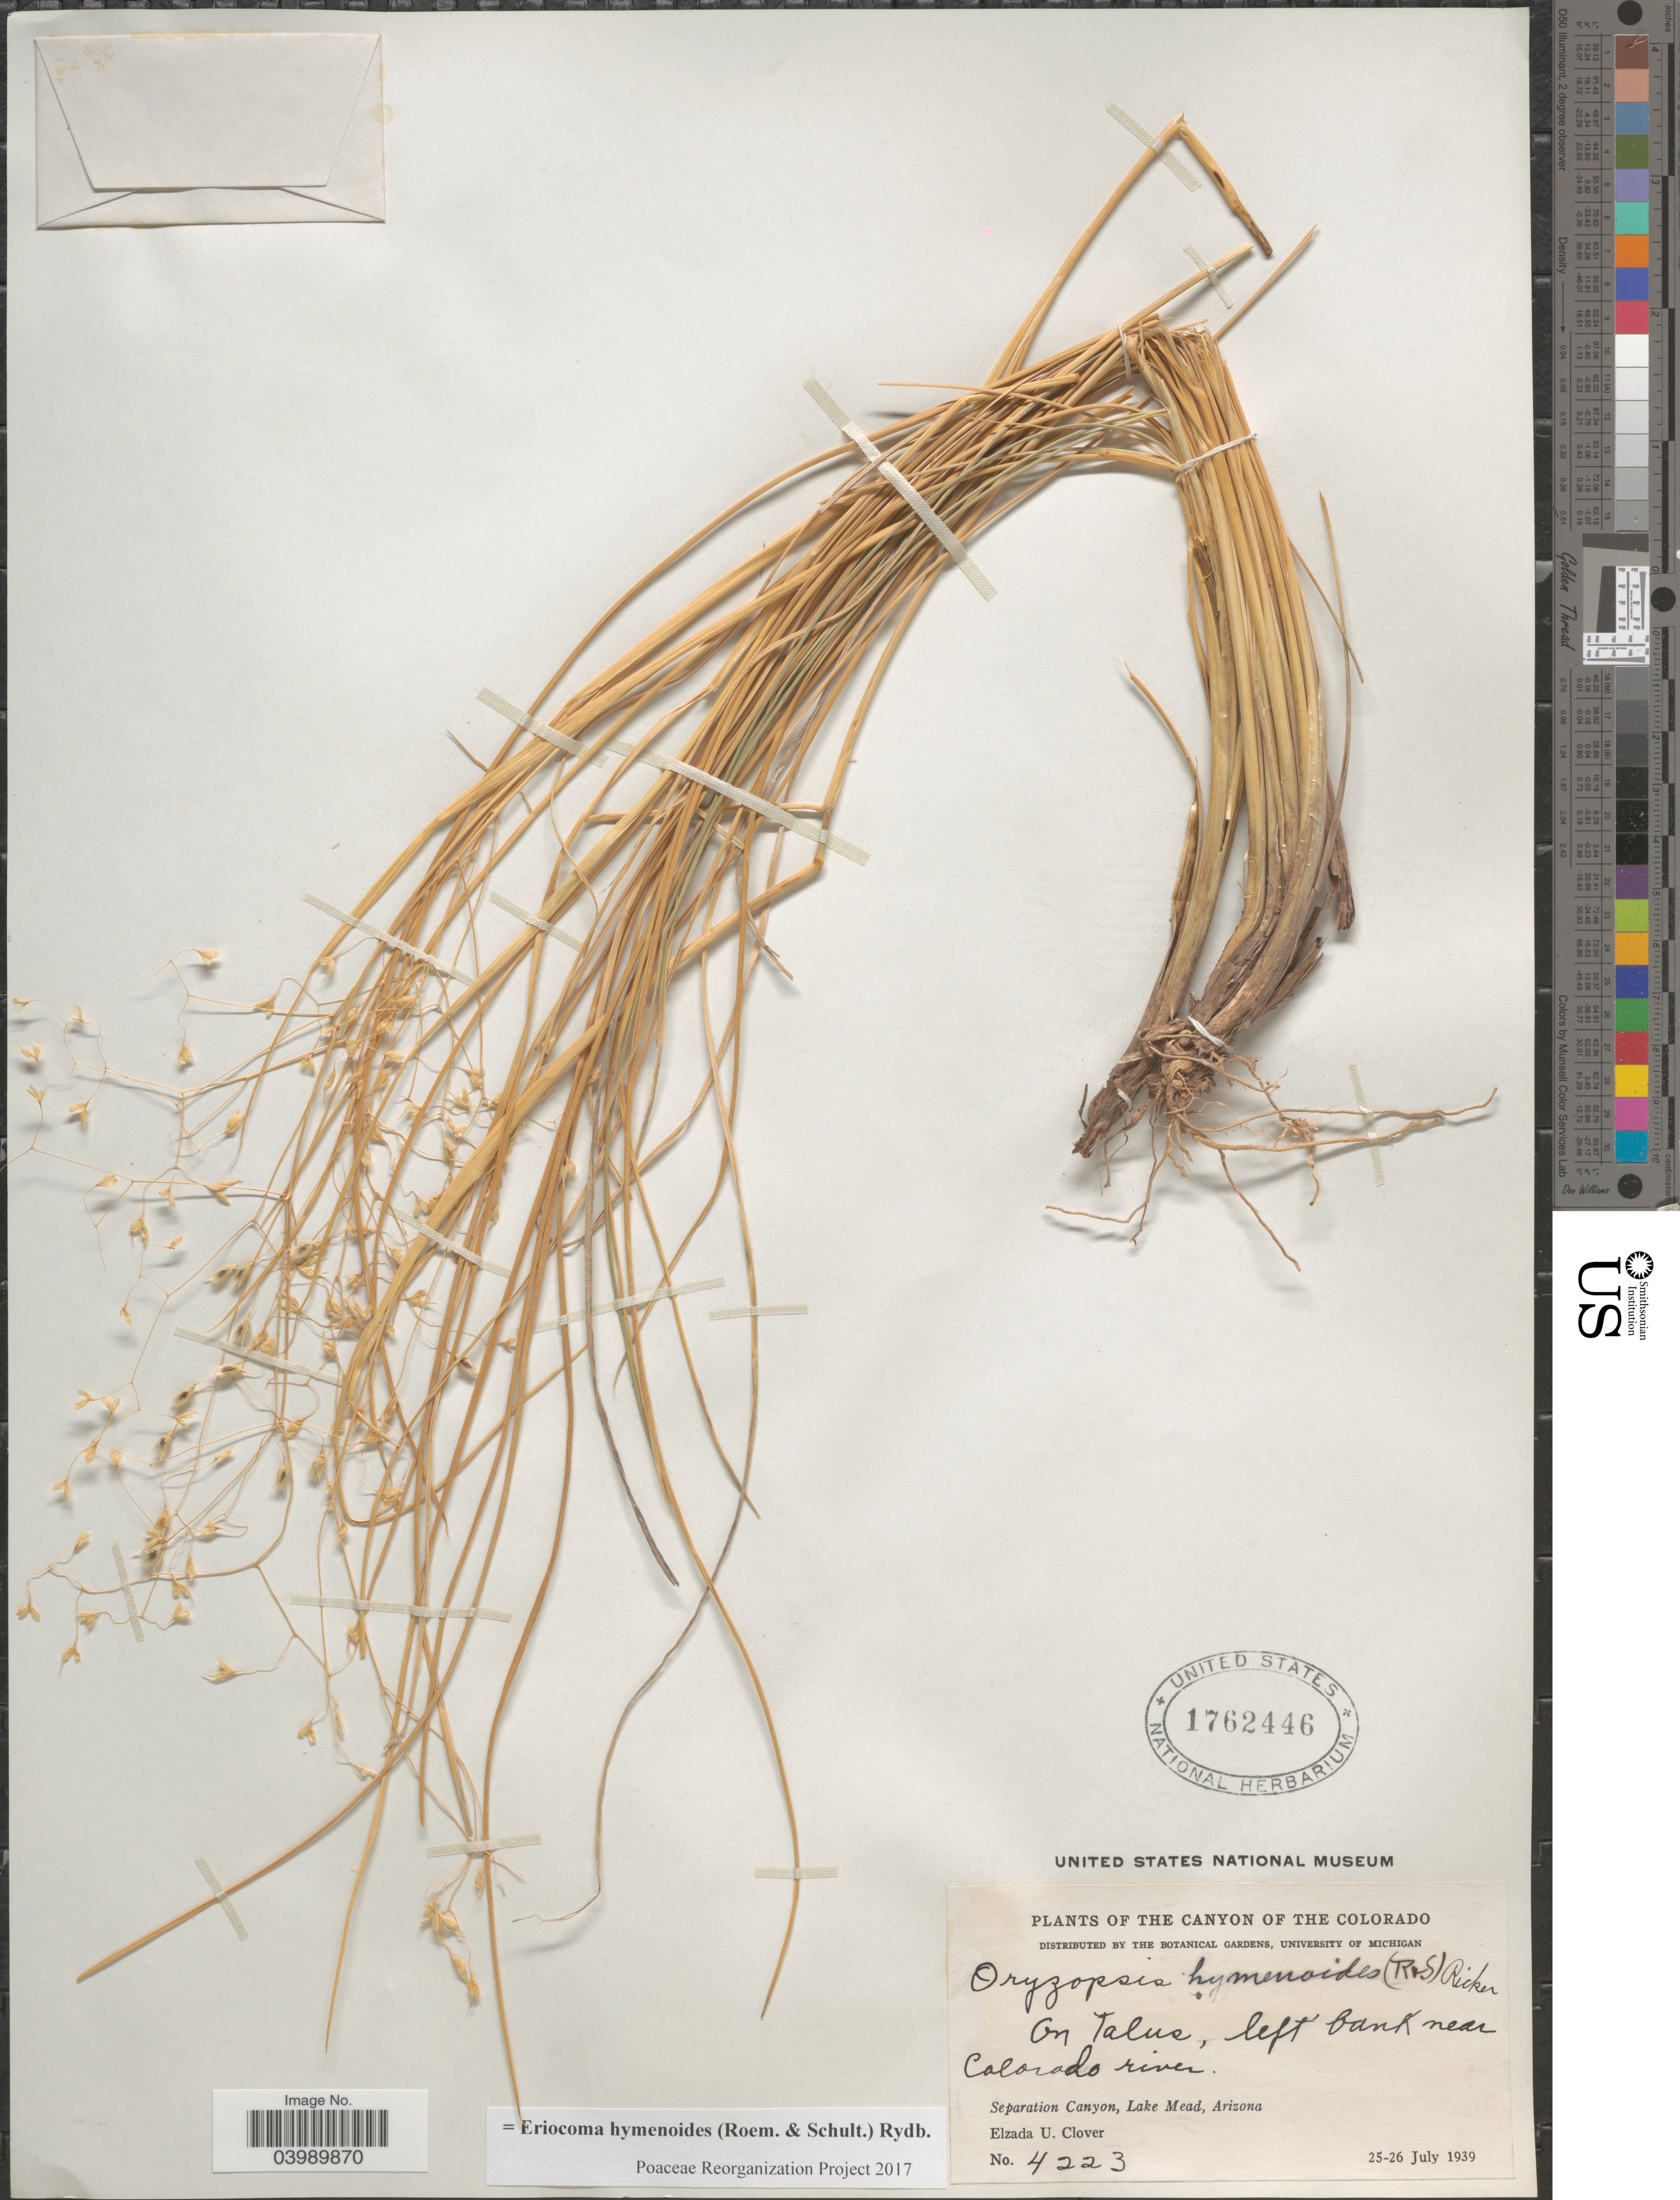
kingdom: Plantae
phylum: Tracheophyta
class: Liliopsida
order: Poales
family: Poaceae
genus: Eriocoma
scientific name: Eriocoma hymenoides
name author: (Roem. & Schult.) Rydb.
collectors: E. U. Clover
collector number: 4223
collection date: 1939-07-25/1939-07-26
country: United States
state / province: Arizona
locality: Canyon of the Colorado. On Talus, left bank near Colorado river. Separation Canyon, Lake Mead.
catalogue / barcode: US 1762446